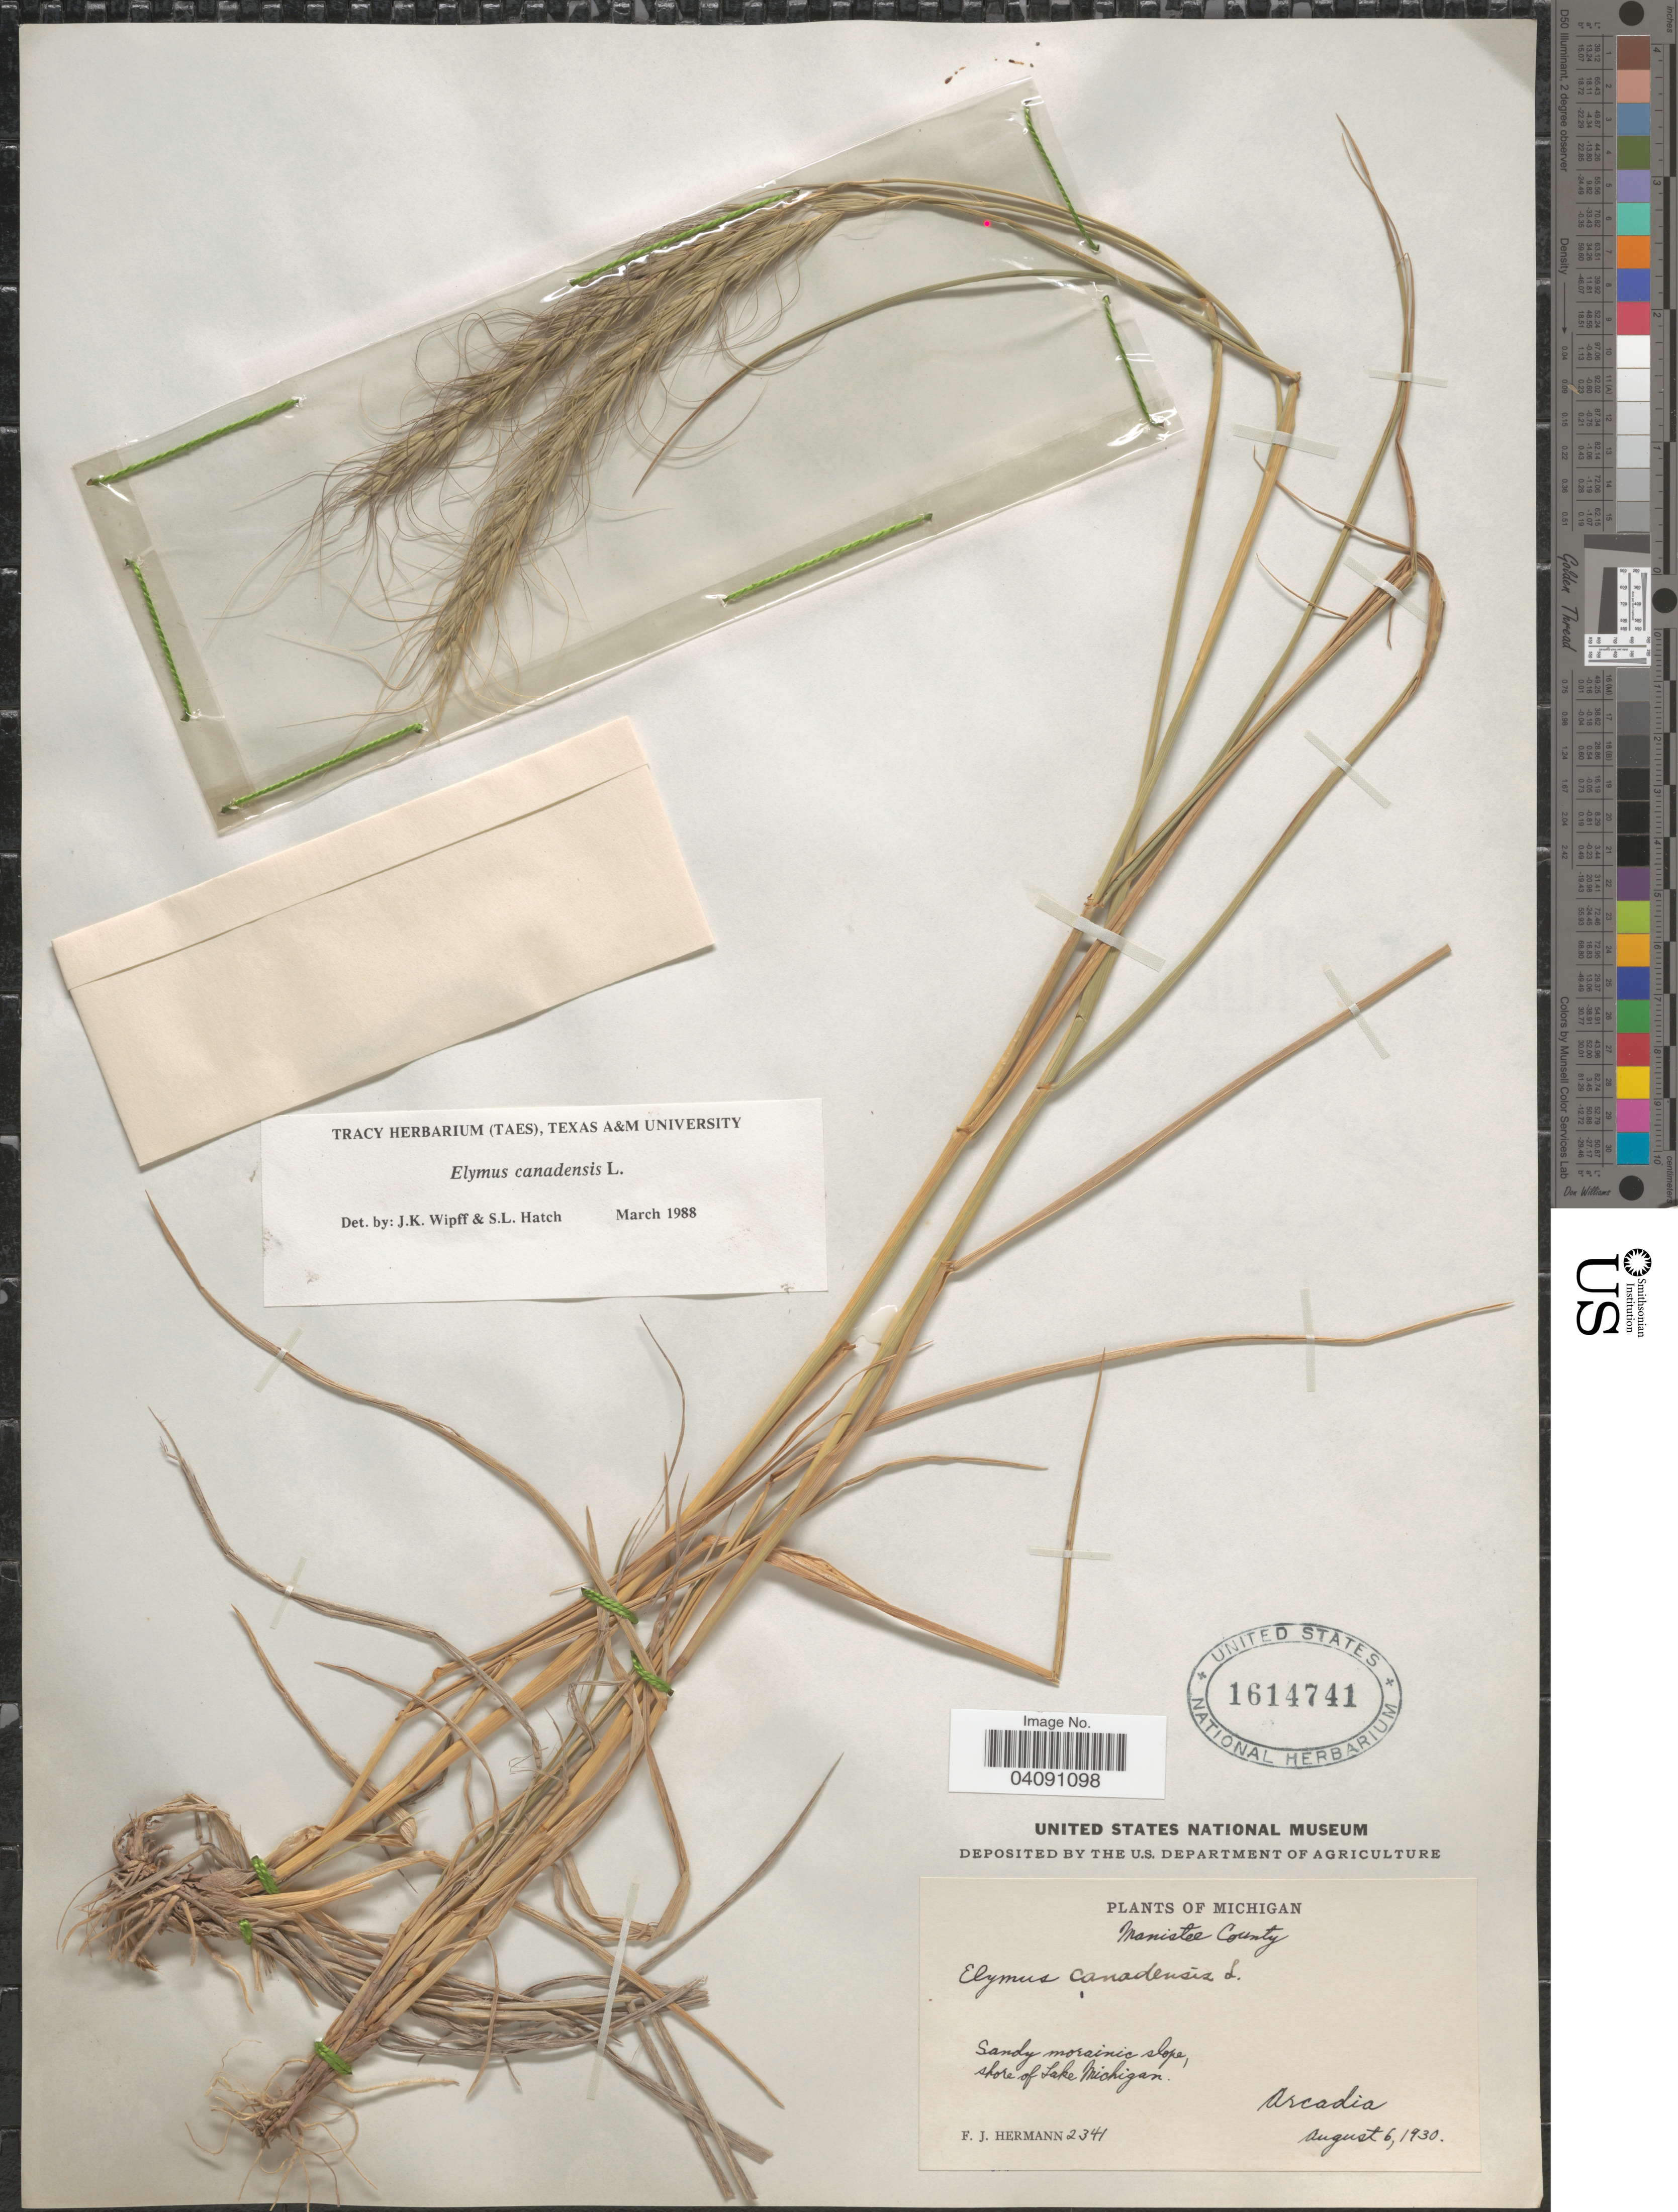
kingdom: Plantae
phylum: Tracheophyta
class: Liliopsida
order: Poales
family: Poaceae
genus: Elymus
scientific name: Elymus canadensis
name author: L.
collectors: F. J. Hermann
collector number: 2341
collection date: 1930-08-06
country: United States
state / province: Michigan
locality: Manistee County. Shore of Lake Michigan. Arcadia.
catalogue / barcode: US 1614741